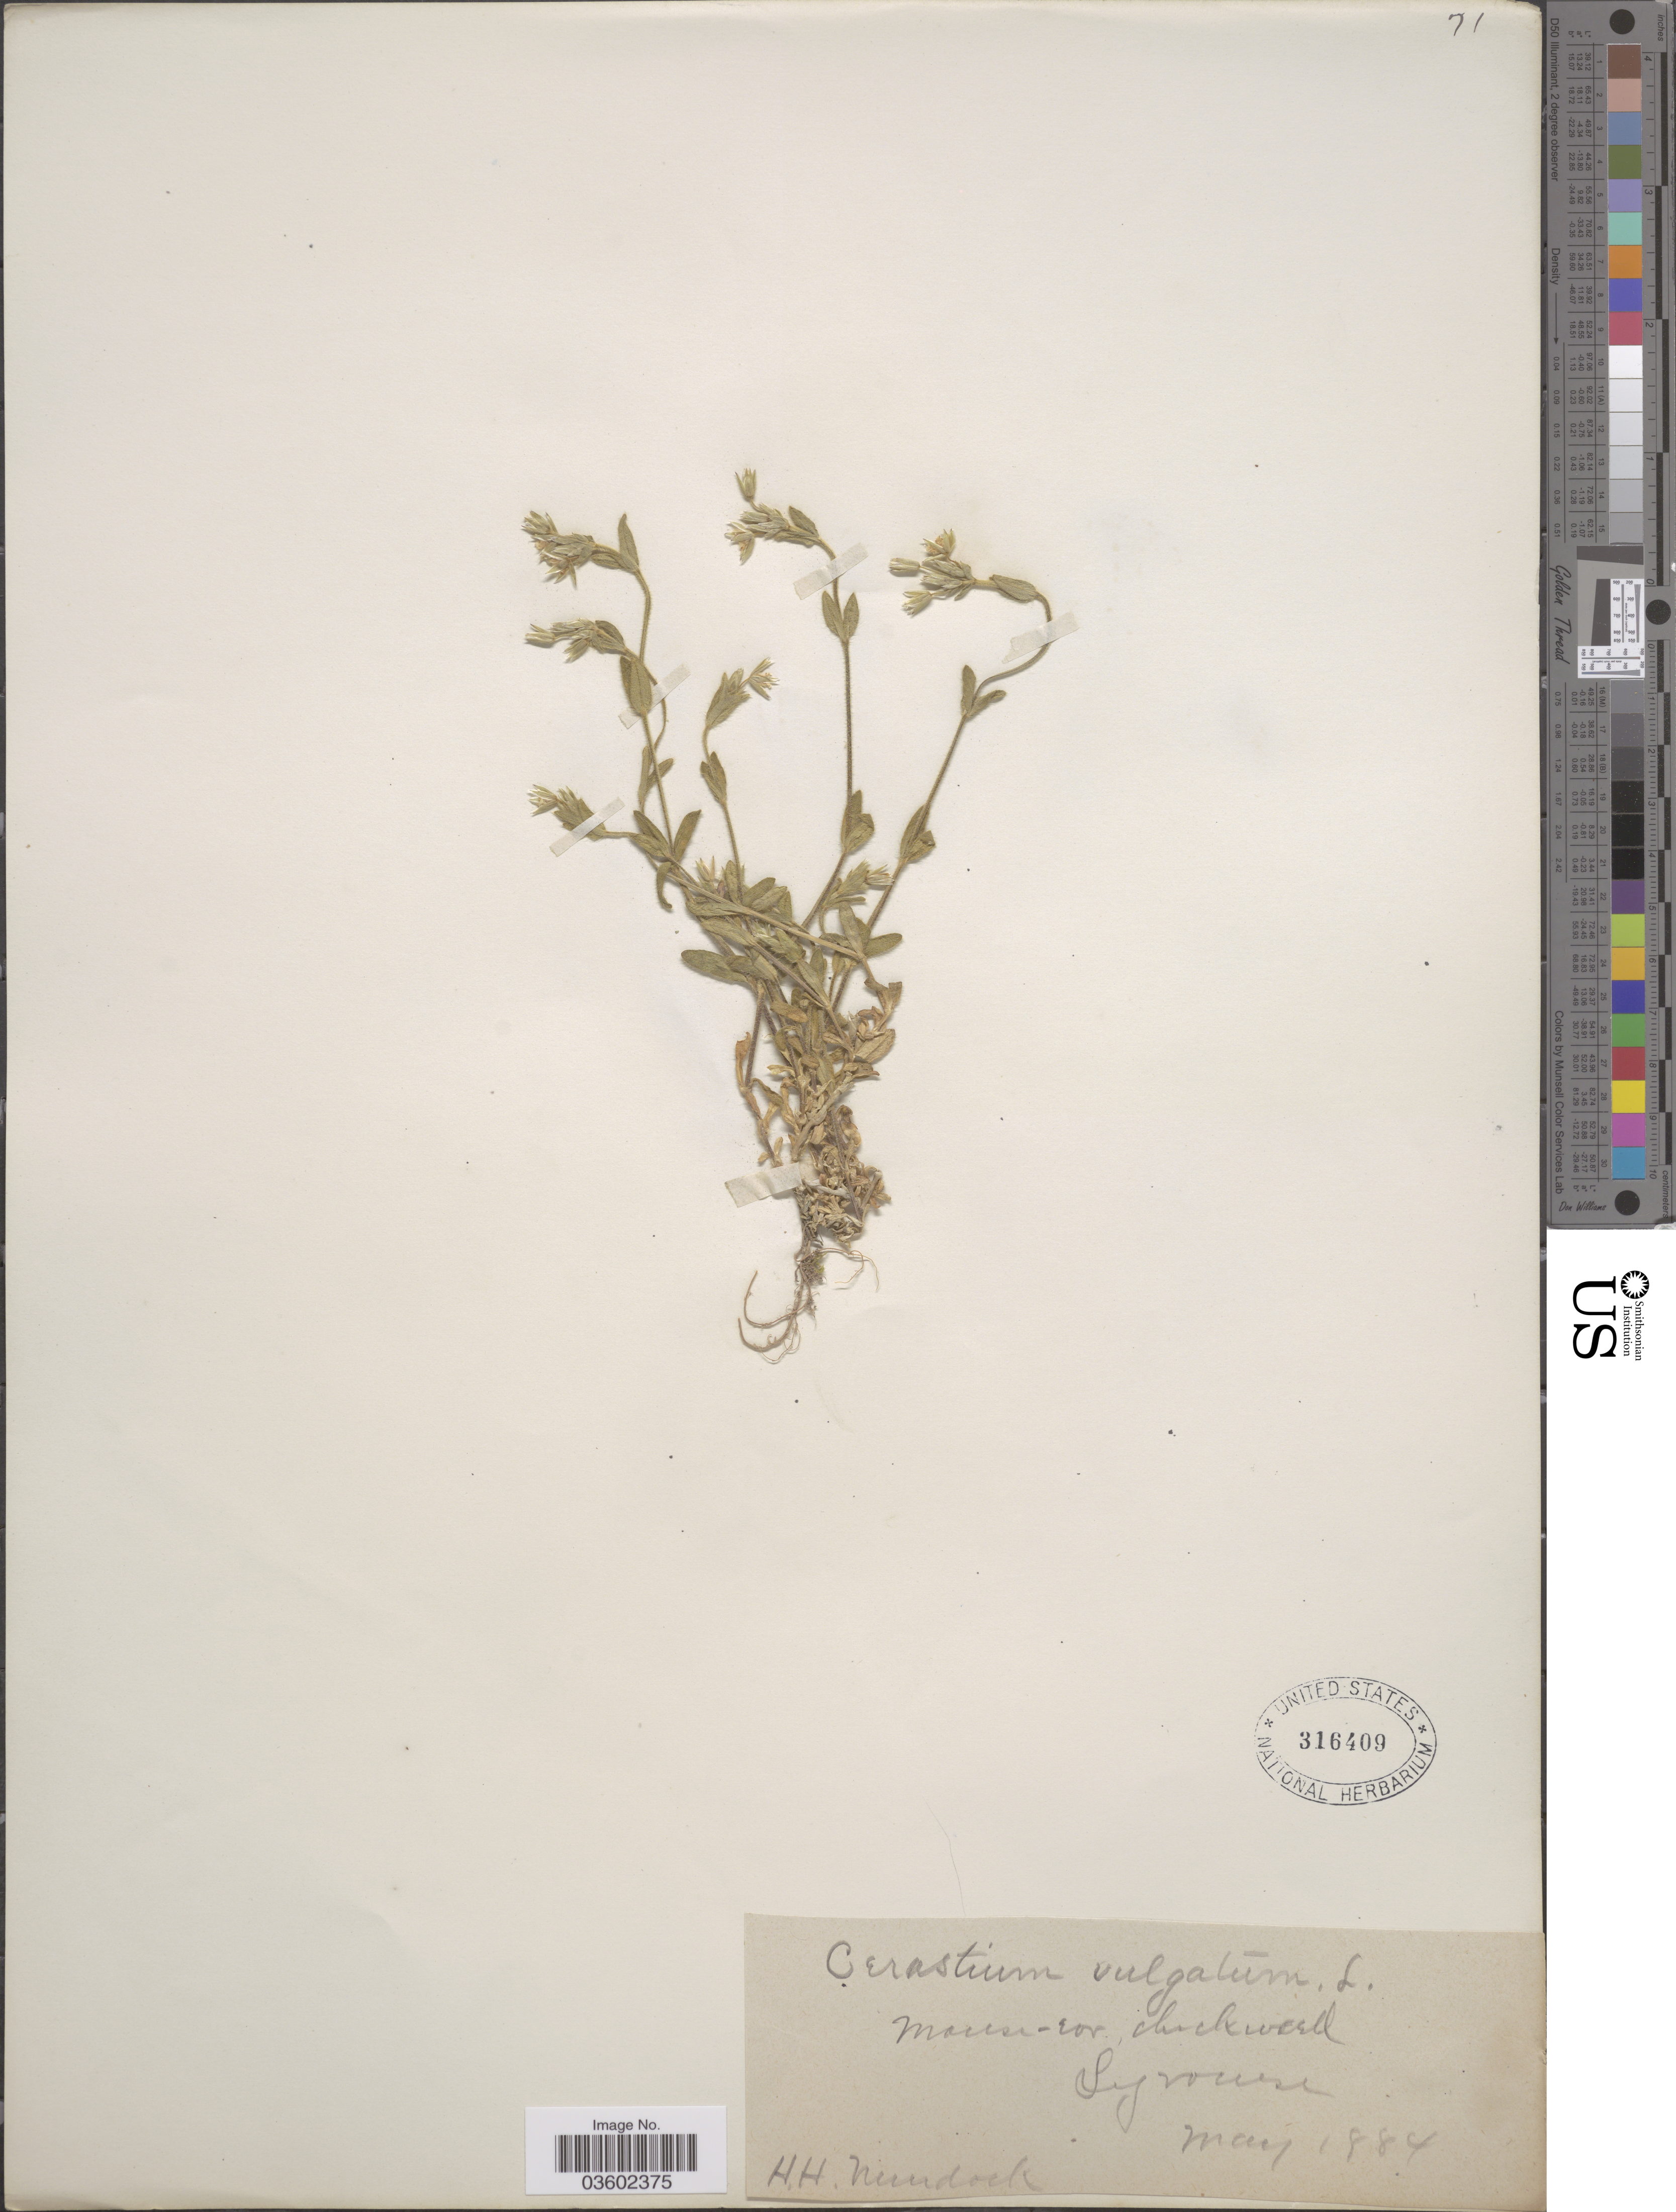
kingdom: Plantae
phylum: Tracheophyta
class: Magnoliopsida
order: Caryophyllales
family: Caryophyllaceae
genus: Cerastium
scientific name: Cerastium vulgatum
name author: L.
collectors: H. H. Murdock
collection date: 1884-05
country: United States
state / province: New York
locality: Syracuse.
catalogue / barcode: US 316409